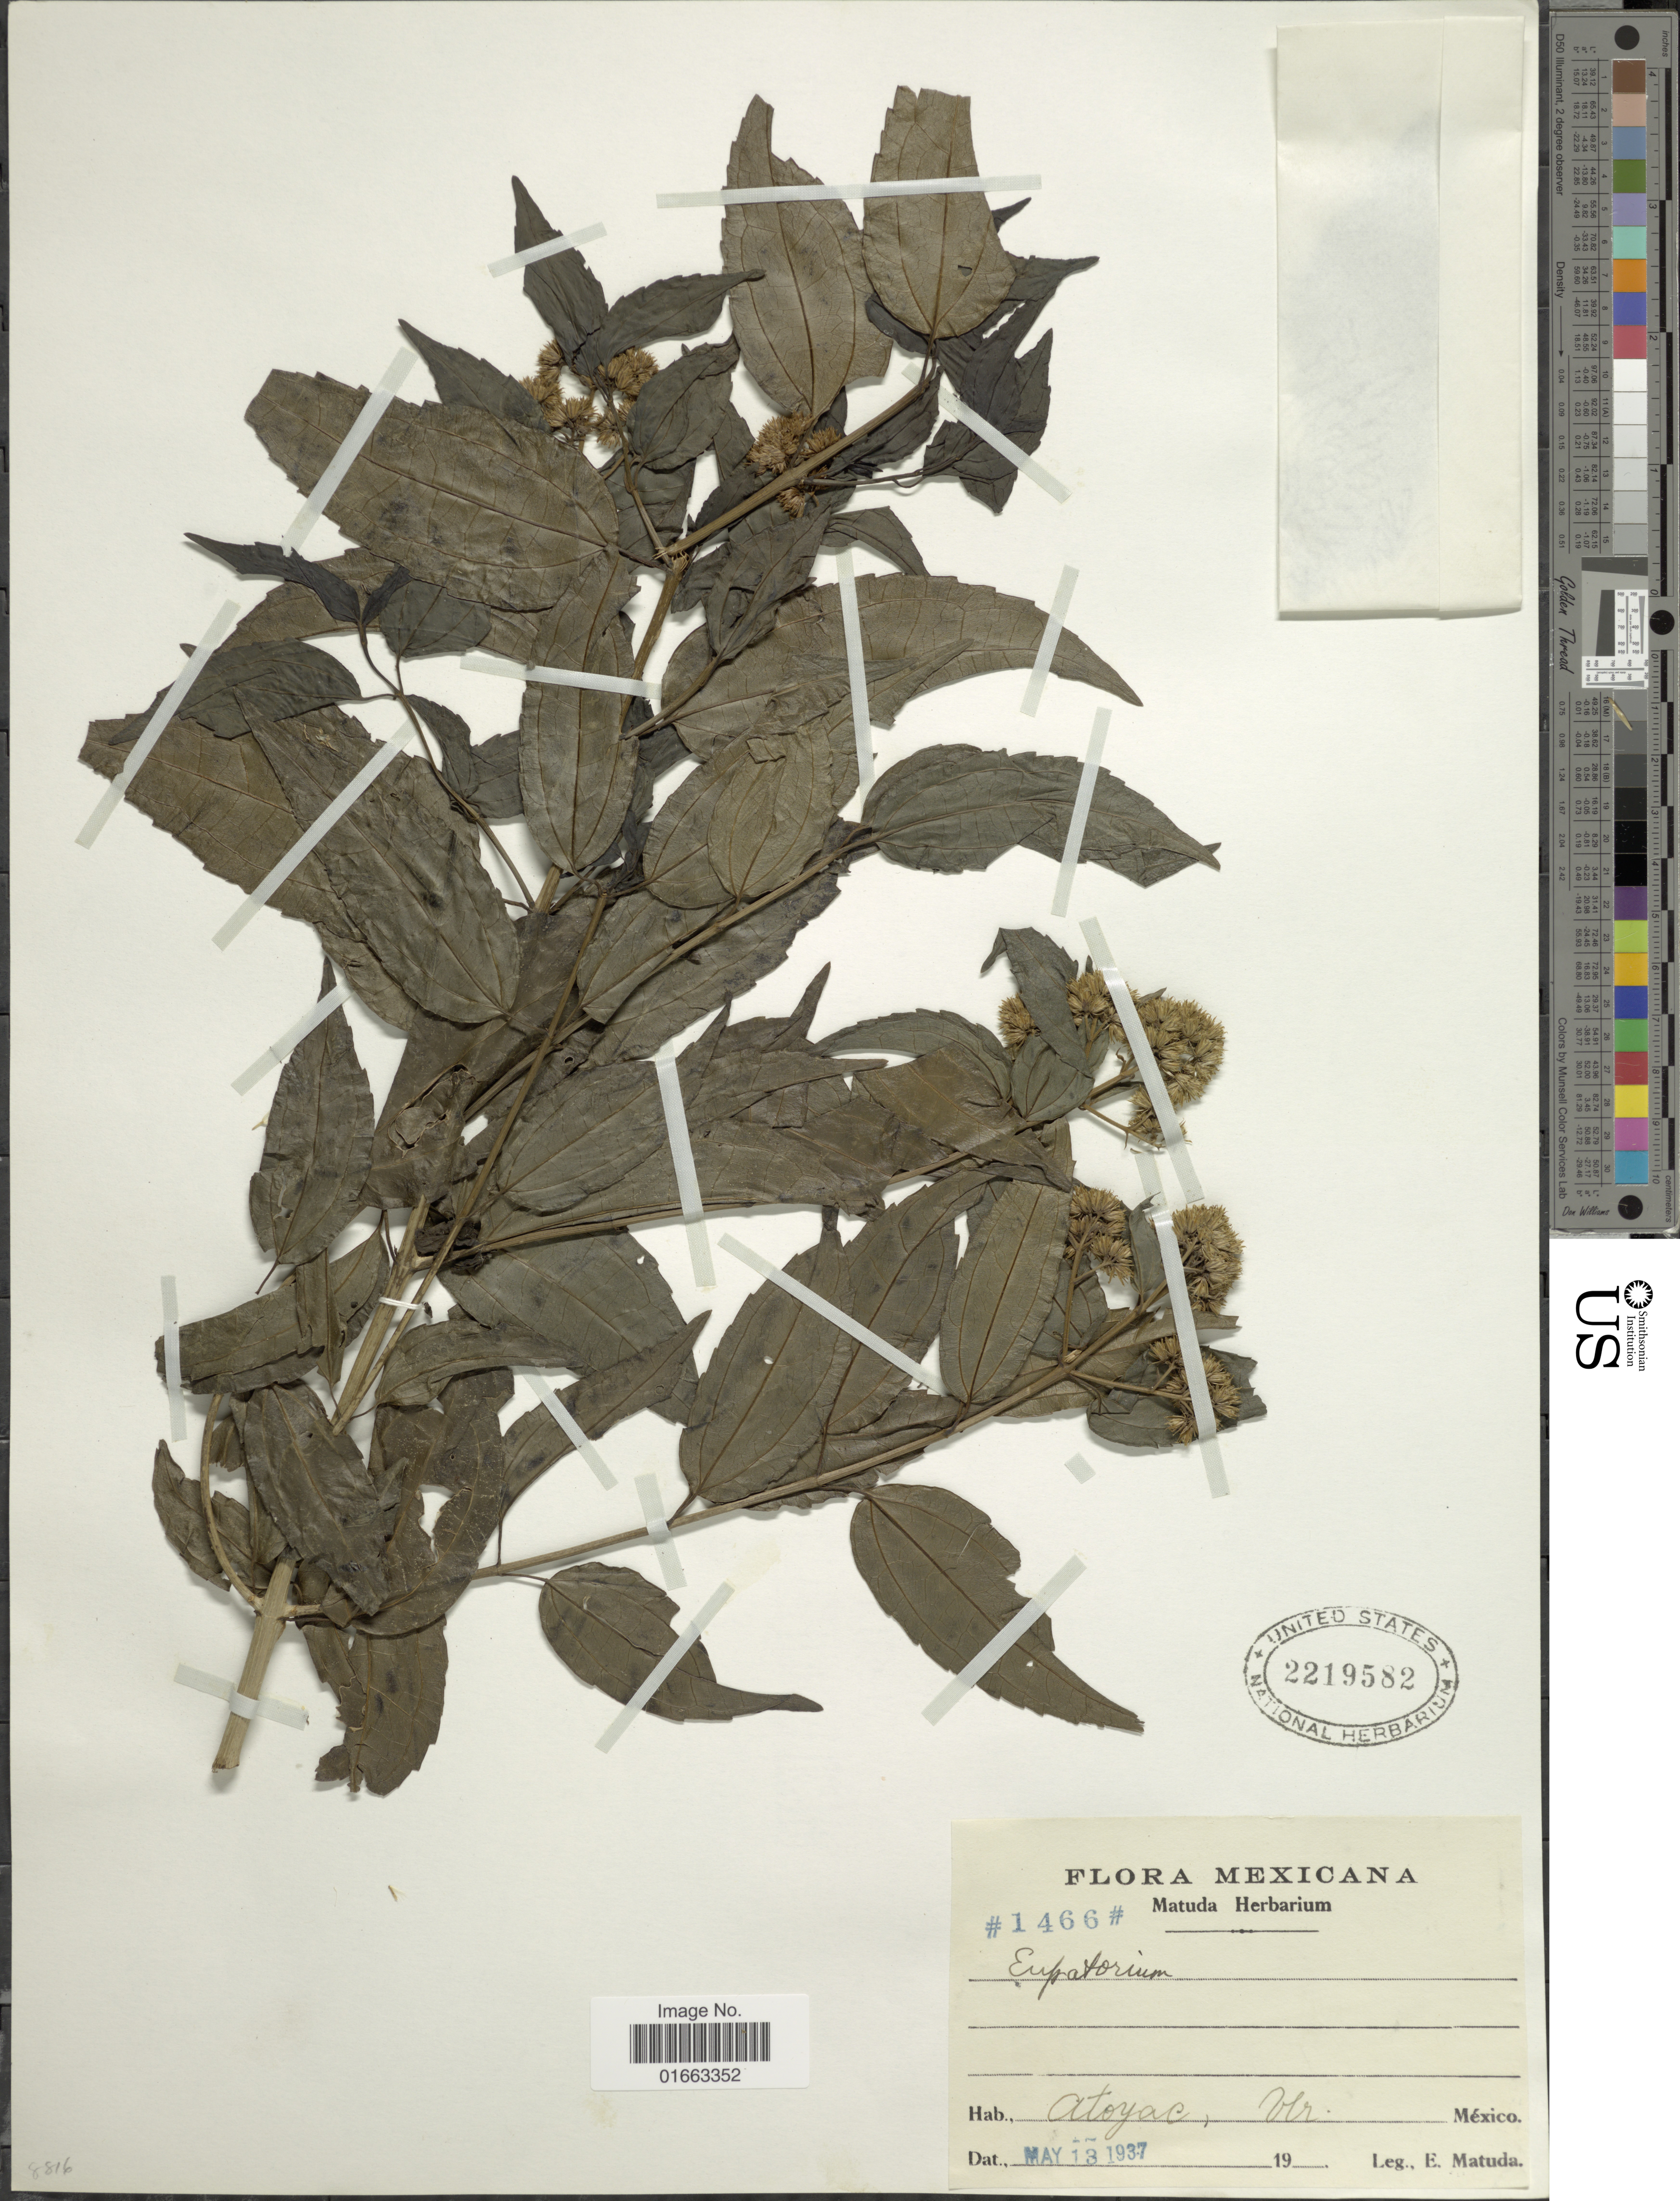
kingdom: Plantae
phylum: Tracheophyta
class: Magnoliopsida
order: Asterales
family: Asteraceae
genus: Koanophyllon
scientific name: Koanophyllon albicaule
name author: (Sch. Bip. ex Klatt) R.M. King & H. Rob.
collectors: E. Matuda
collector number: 1466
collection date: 1937-05-13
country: Mexico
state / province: Veracruz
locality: Atoyac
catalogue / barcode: US 2219582